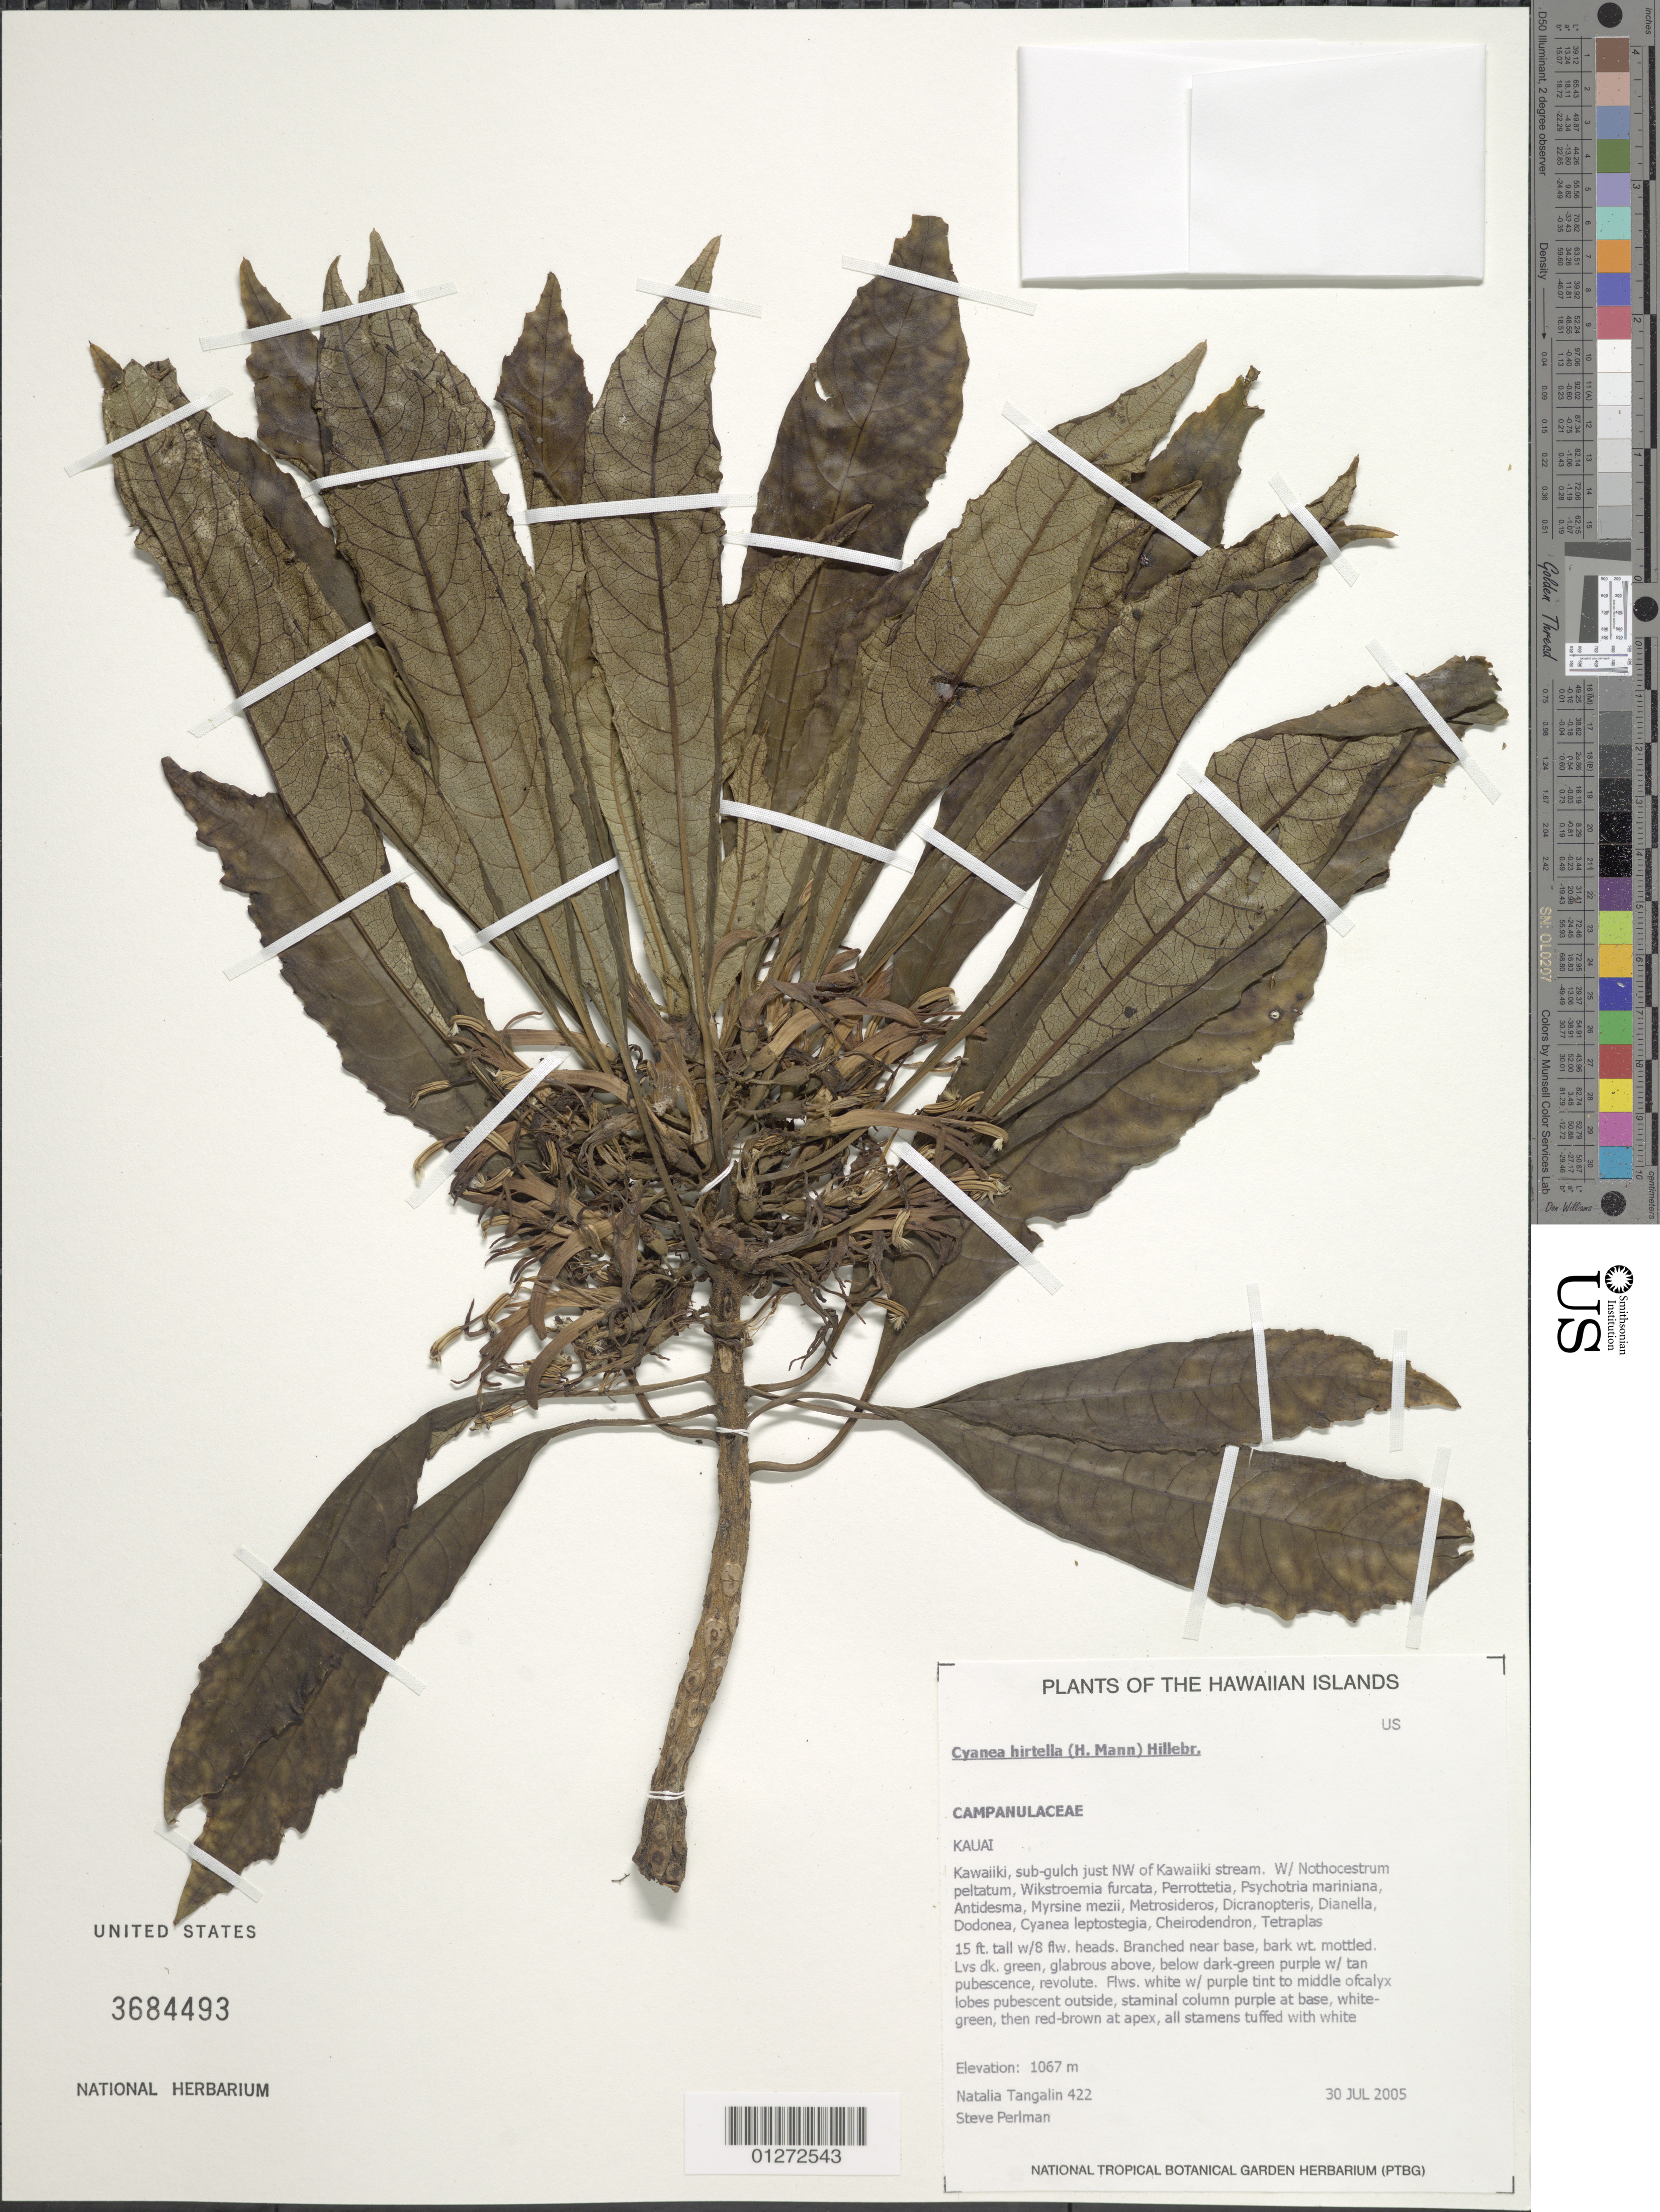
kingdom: Plantae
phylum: Tracheophyta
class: Magnoliopsida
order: Asterales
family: Campanulaceae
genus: Cyanea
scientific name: Cyanea hirtella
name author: (H. Mann) Hillebr.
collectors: N. Tangalin & S. P. Perlman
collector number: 422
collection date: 2005-07-30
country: United States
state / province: Hawaii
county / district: Kauai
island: Kaua'i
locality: Kawaiki, sub-gulch just NW of Kawaiki stream.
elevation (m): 2067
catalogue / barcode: US 3684493